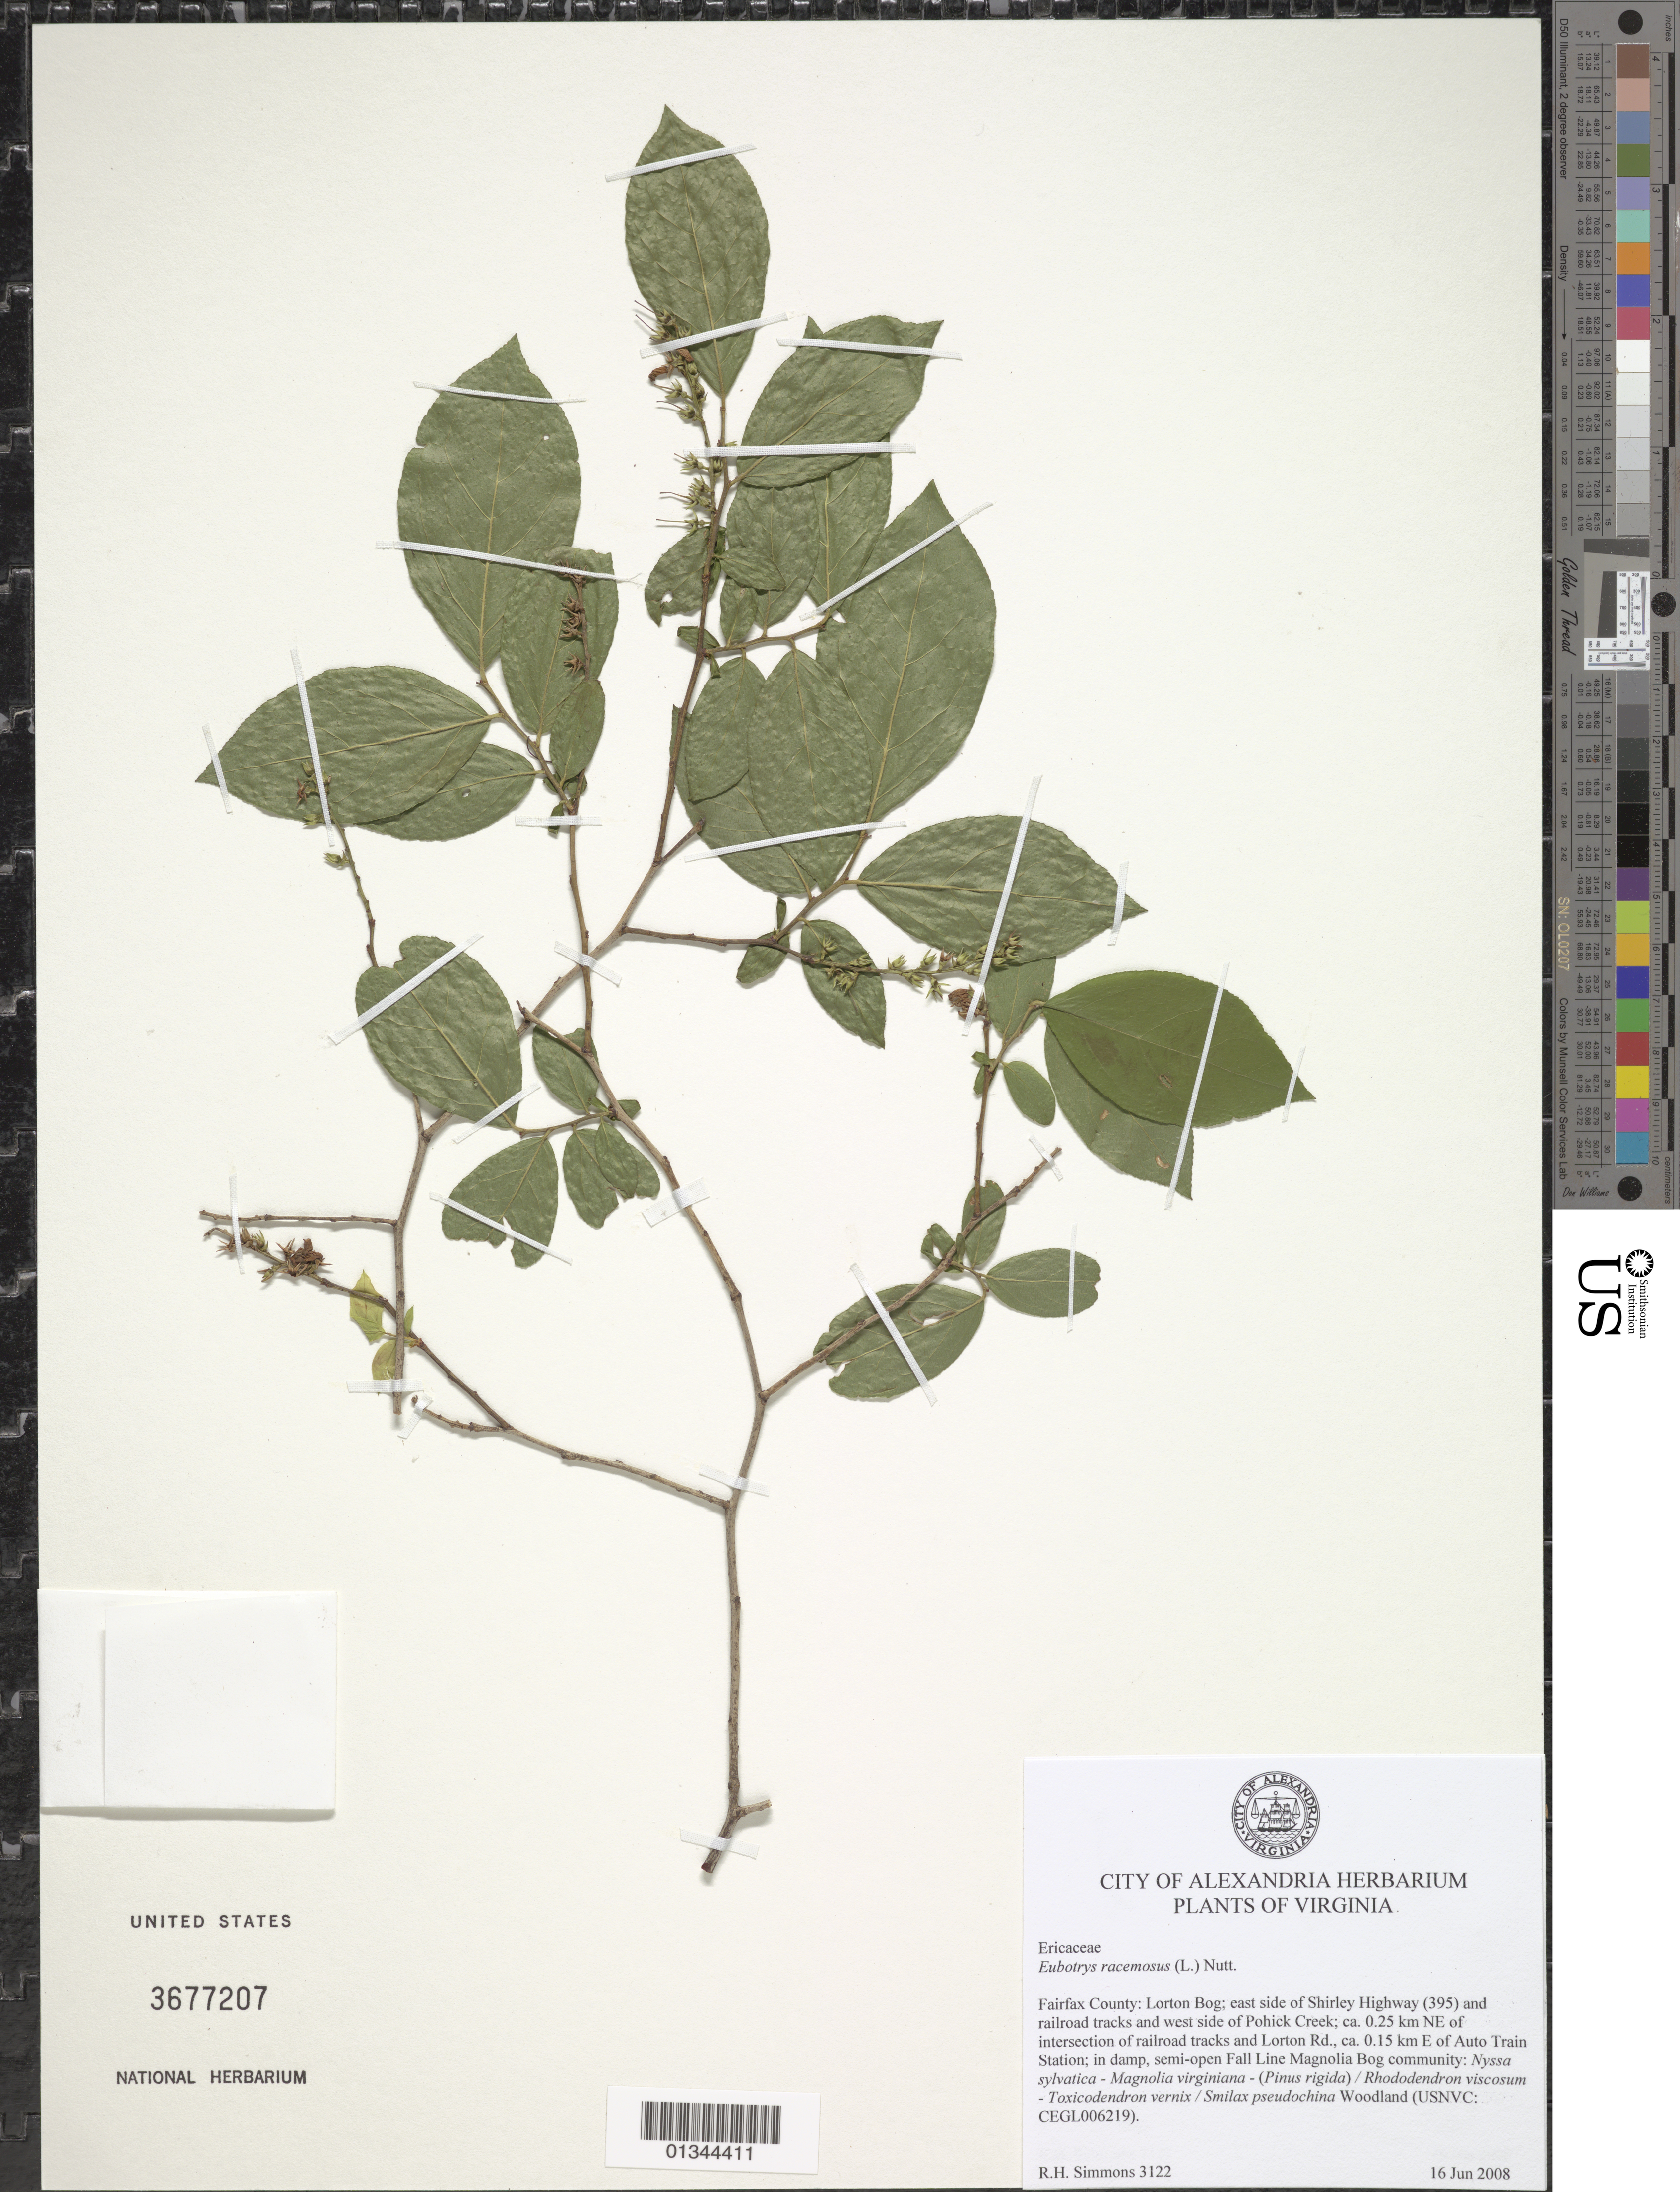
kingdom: Plantae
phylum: Tracheophyta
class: Magnoliopsida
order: Ericales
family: Ericaceae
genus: Eubotrys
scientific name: Eubotrys racemosa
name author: (L.) Nutt.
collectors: R. H. Simmons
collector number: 3122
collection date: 2008-06-16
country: United States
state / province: Virginia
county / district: Fairfax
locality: Lorton Bog; east side of Shirley Highway (395) and railroad tracks and west side of Pohick Creek; ca. 0.25 km NE of intersection of railroad tracks and Lorton Rd., ca. 0.15 km E of Auto Train Station.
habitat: Woodland.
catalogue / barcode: US 3677207